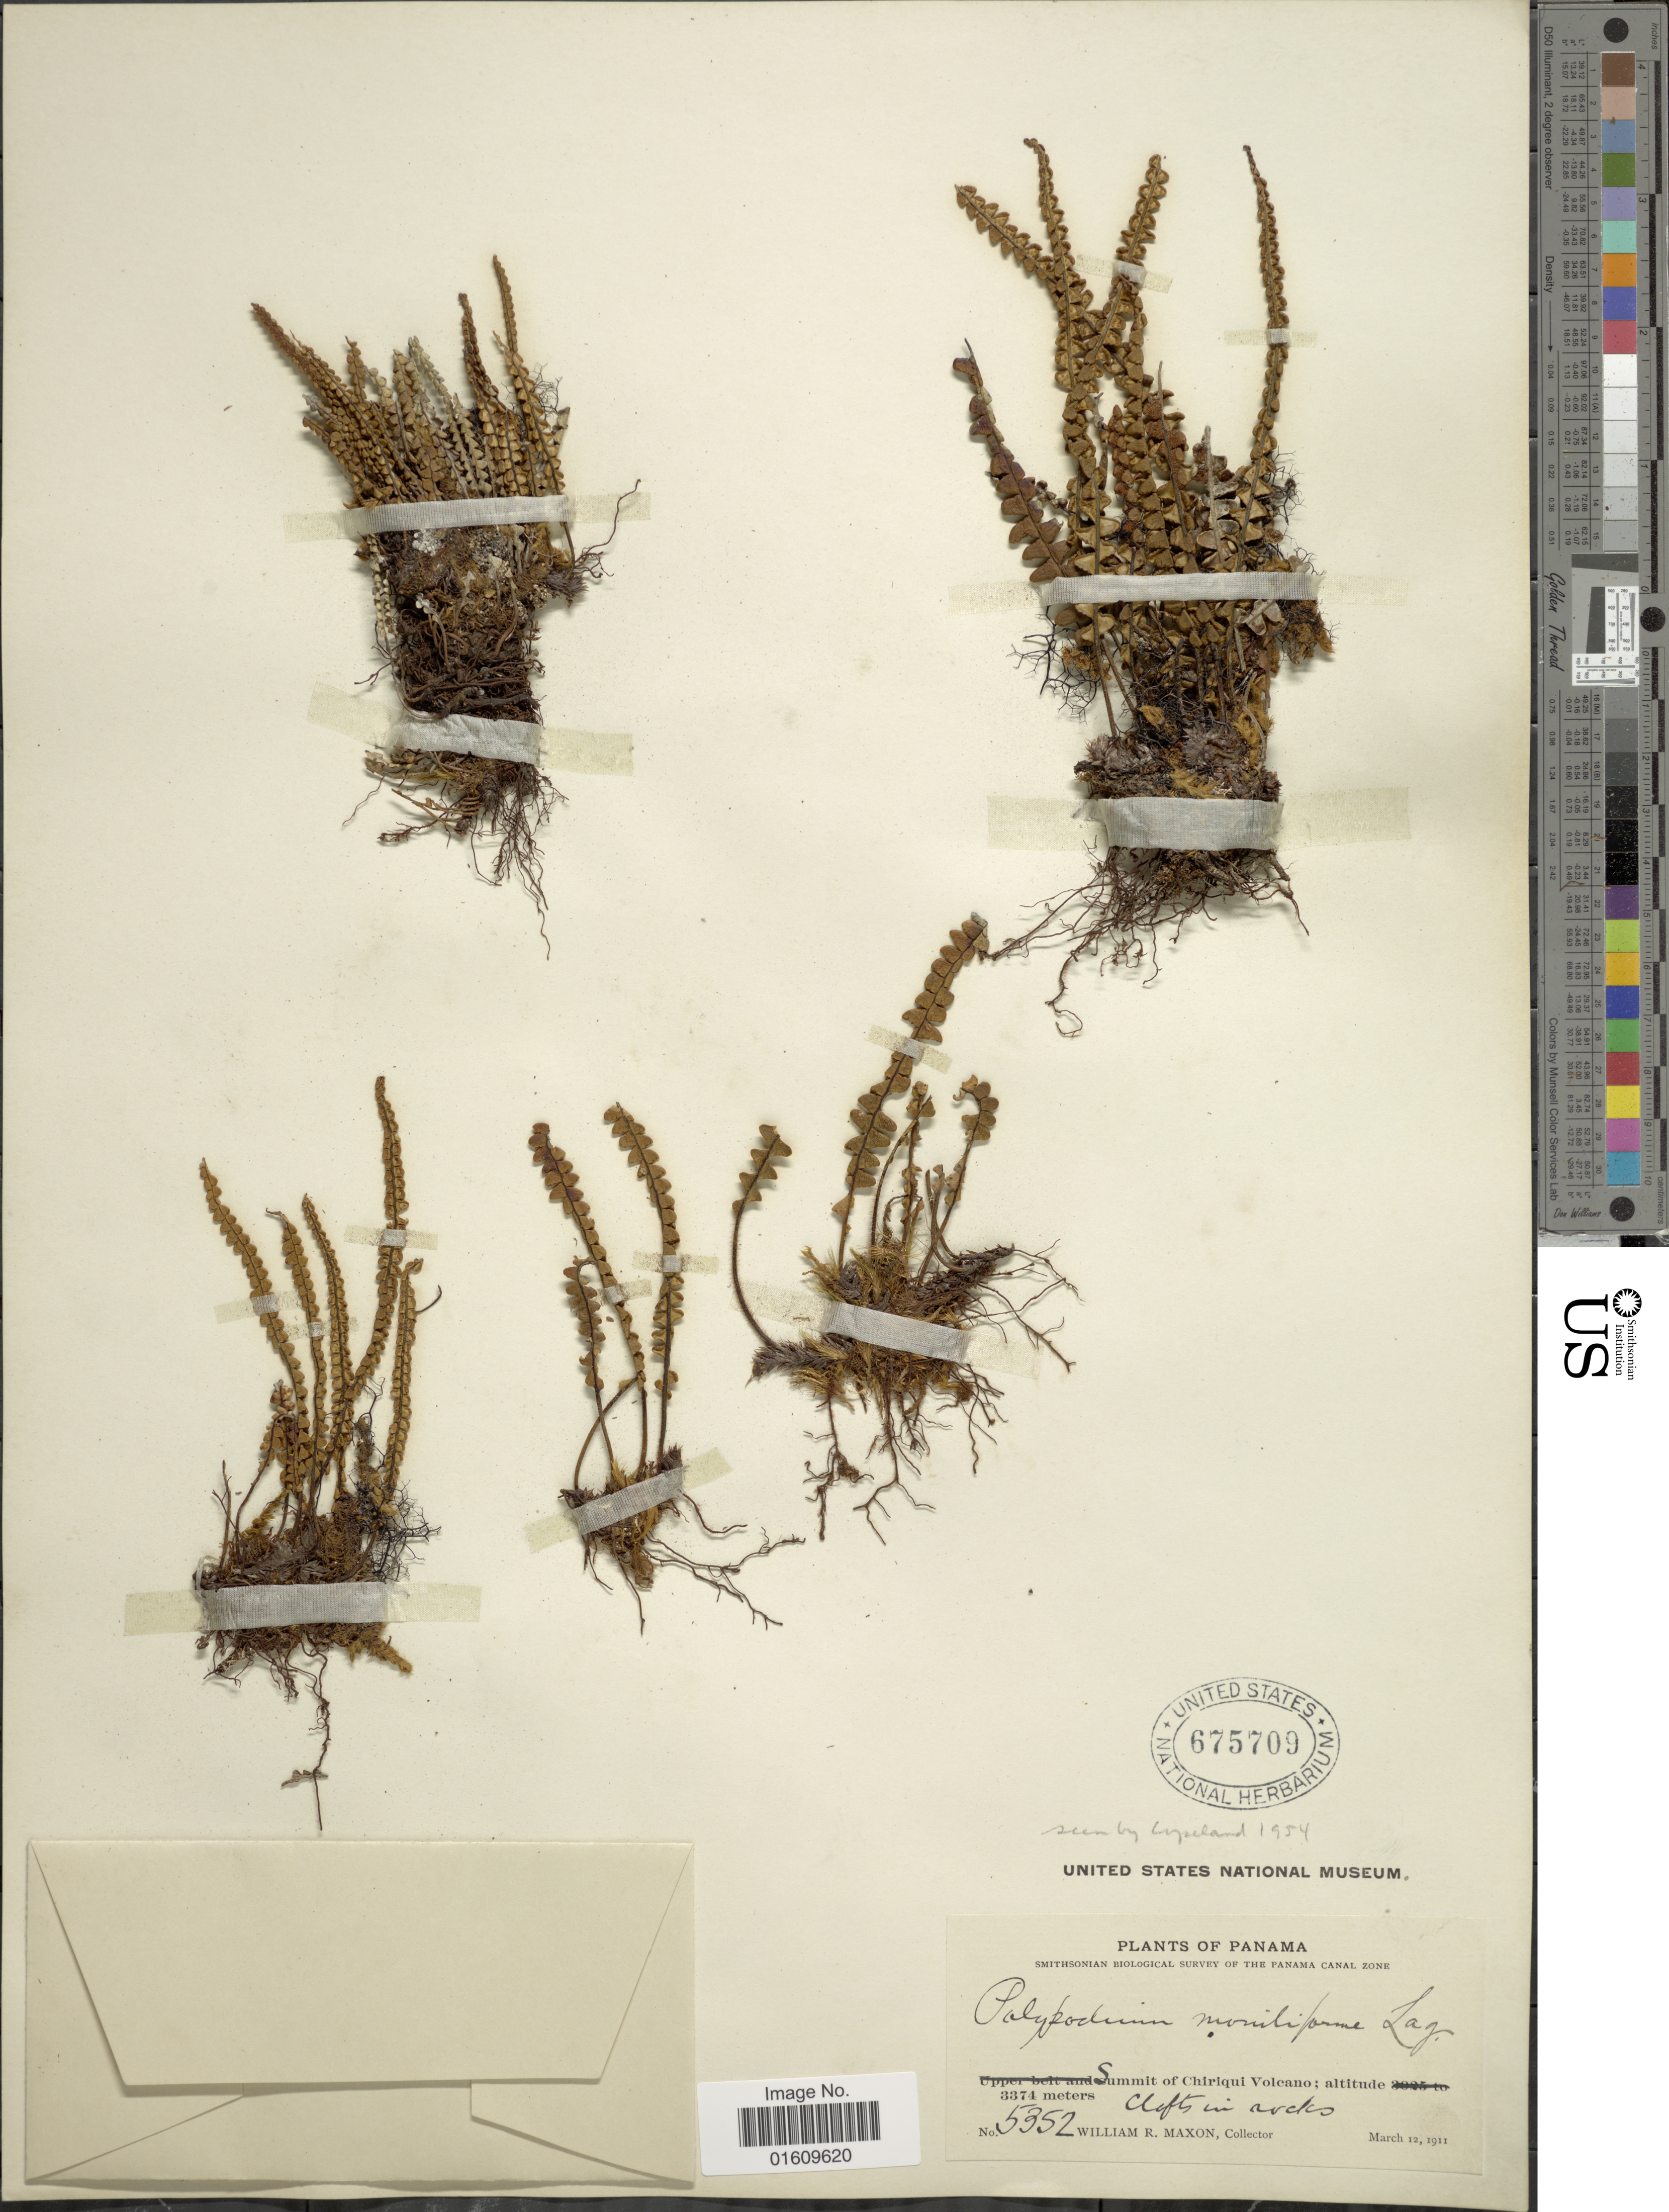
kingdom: Plantae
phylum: Tracheophyta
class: Polypodiopsida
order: Polypodiales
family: Polypodiaceae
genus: Melpomene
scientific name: Melpomene moniliformis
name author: (Lag. ex Sw.) A.R. Sm. & R.C. Moran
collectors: W. R. Maxon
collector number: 5352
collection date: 1911-03-12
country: Panama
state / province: Chiriqui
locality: The Panama Canal Zone, Summit of Chiriqui Volcano.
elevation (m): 3374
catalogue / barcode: US 675709